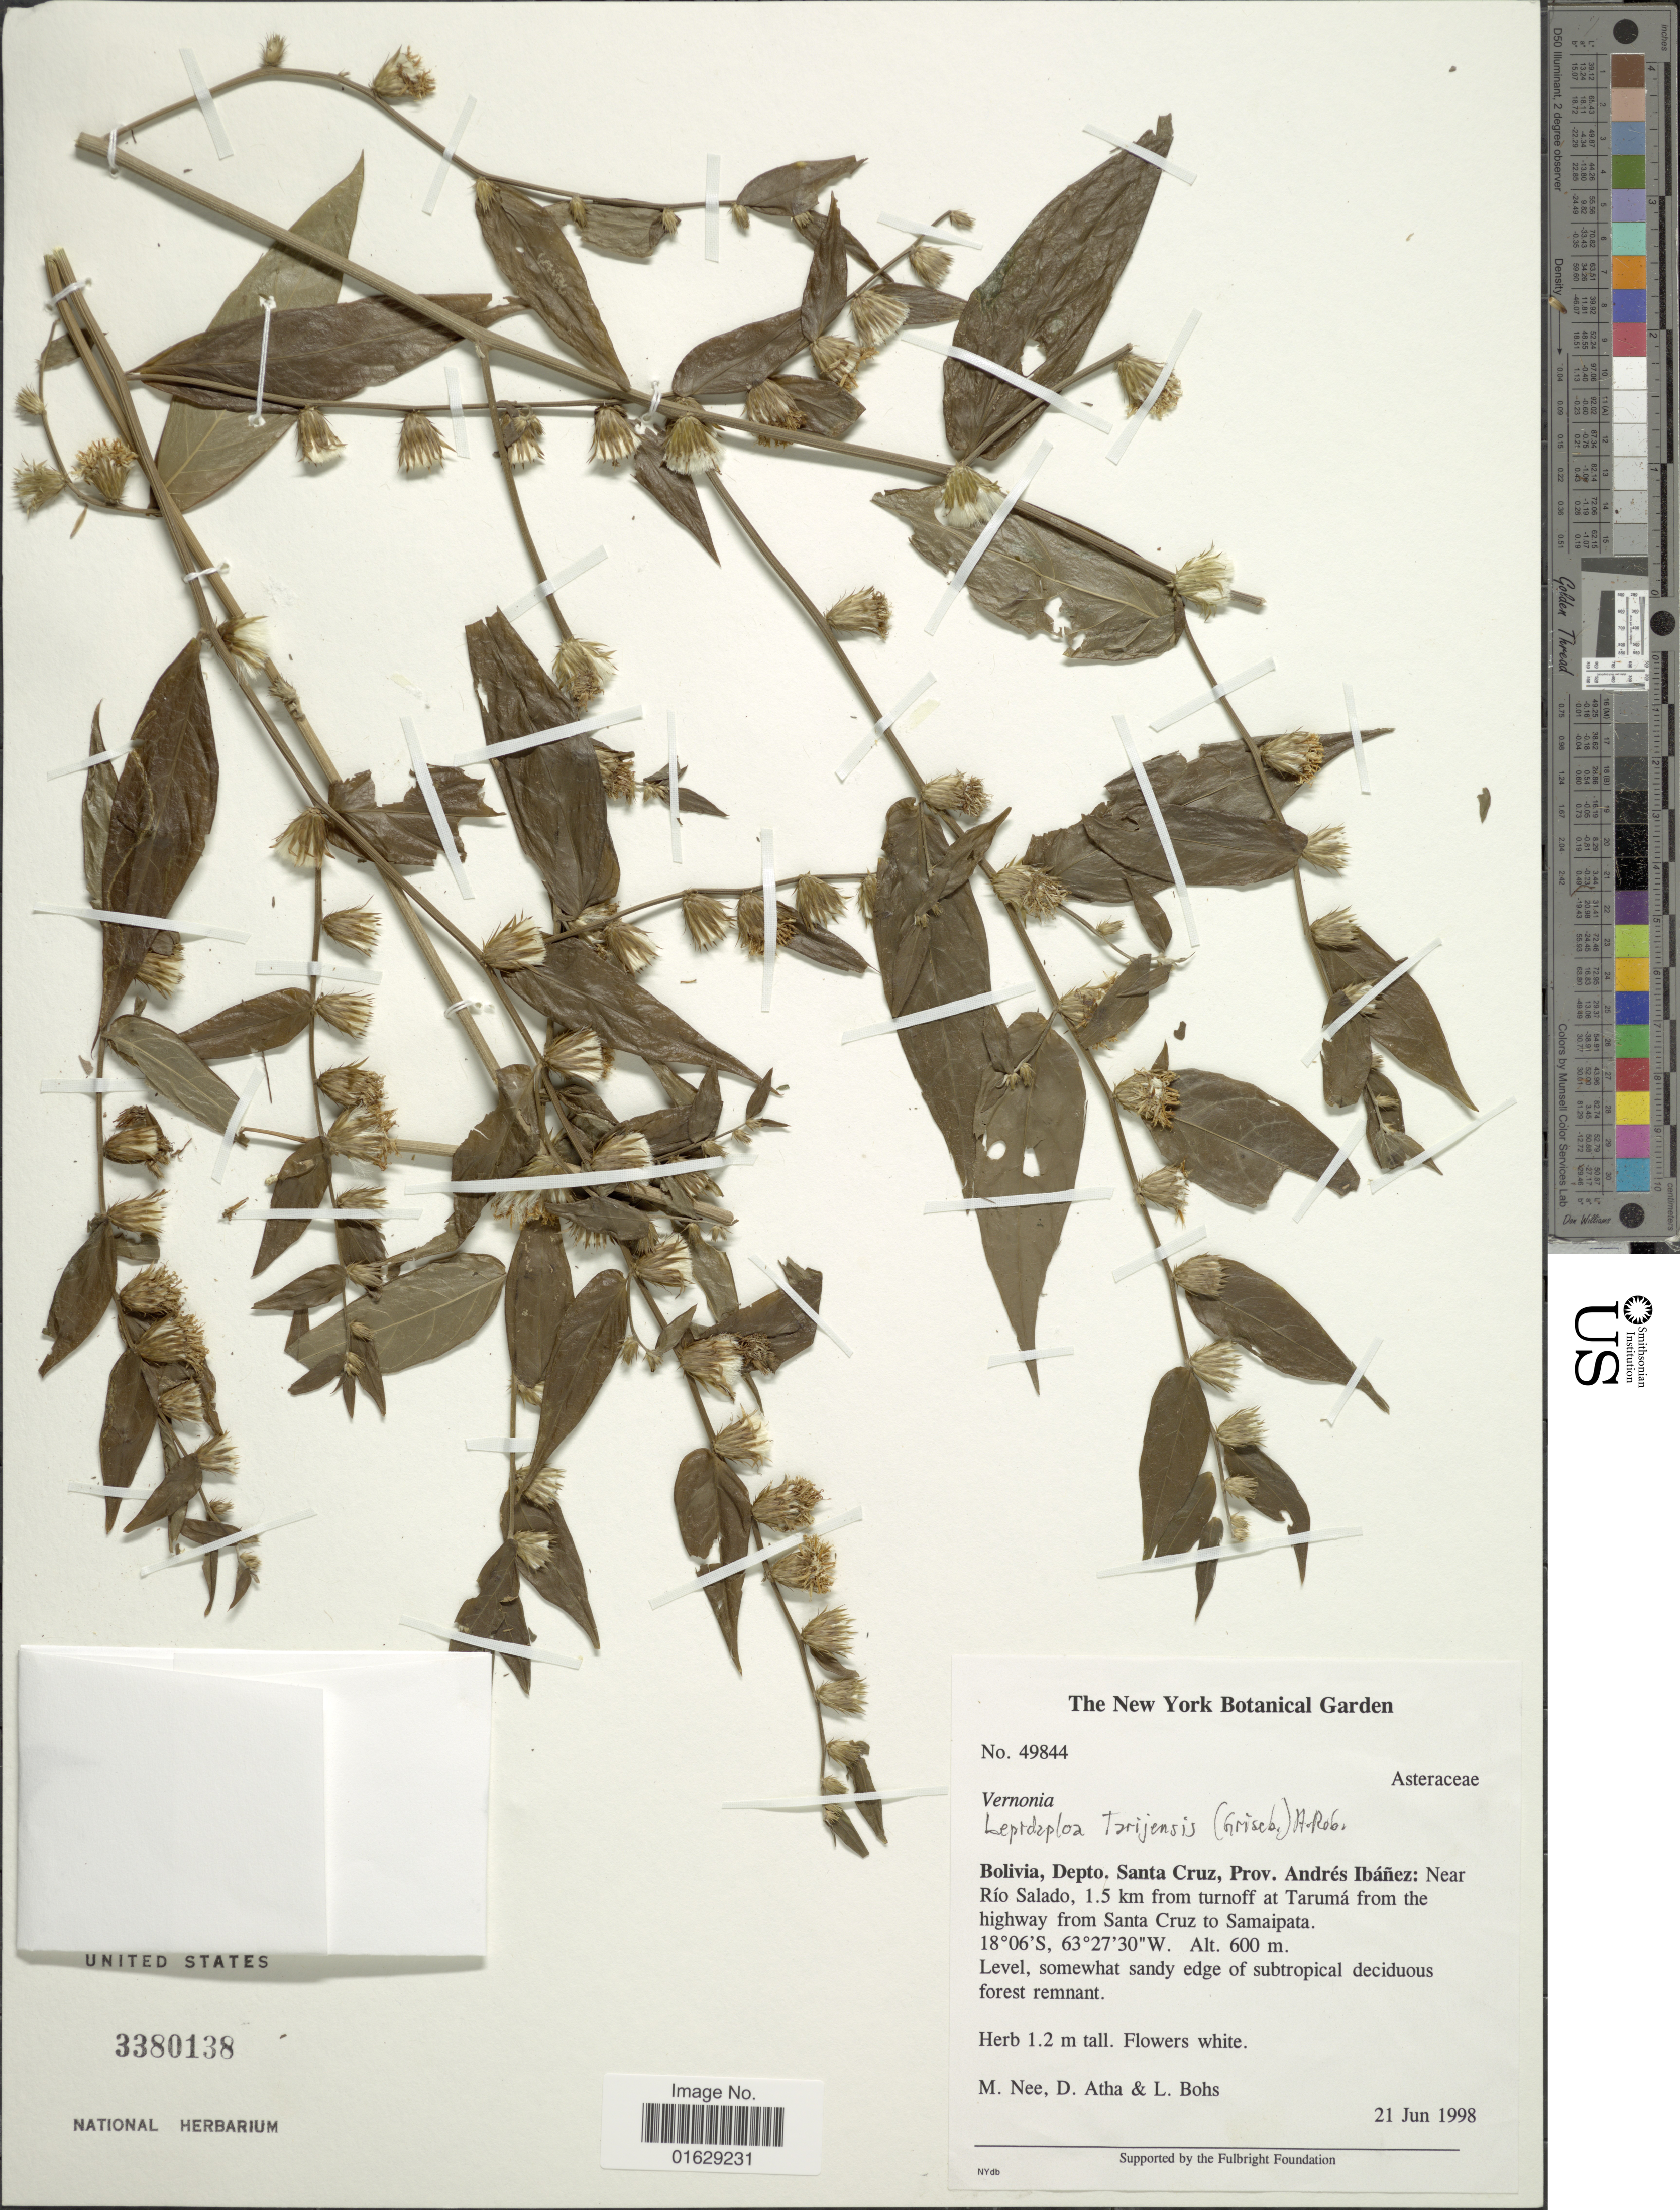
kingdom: Plantae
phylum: Tracheophyta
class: Magnoliopsida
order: Asterales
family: Asteraceae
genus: Lepidaploa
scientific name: Lepidaploa tarijensis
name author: (Griseb.) H. Rob.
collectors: M. Nee & L. A. Bohs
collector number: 49844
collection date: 1998-06-21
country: Bolivia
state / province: Santa Cruz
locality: Bolivia, Depto. Santa Cruz, Prov. Andres Ibanez: near Rio Salado, 1.5 km from turnoff at Taruma from the highway from Santa Cruz to Samaipata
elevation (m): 600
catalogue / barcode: US 3380138